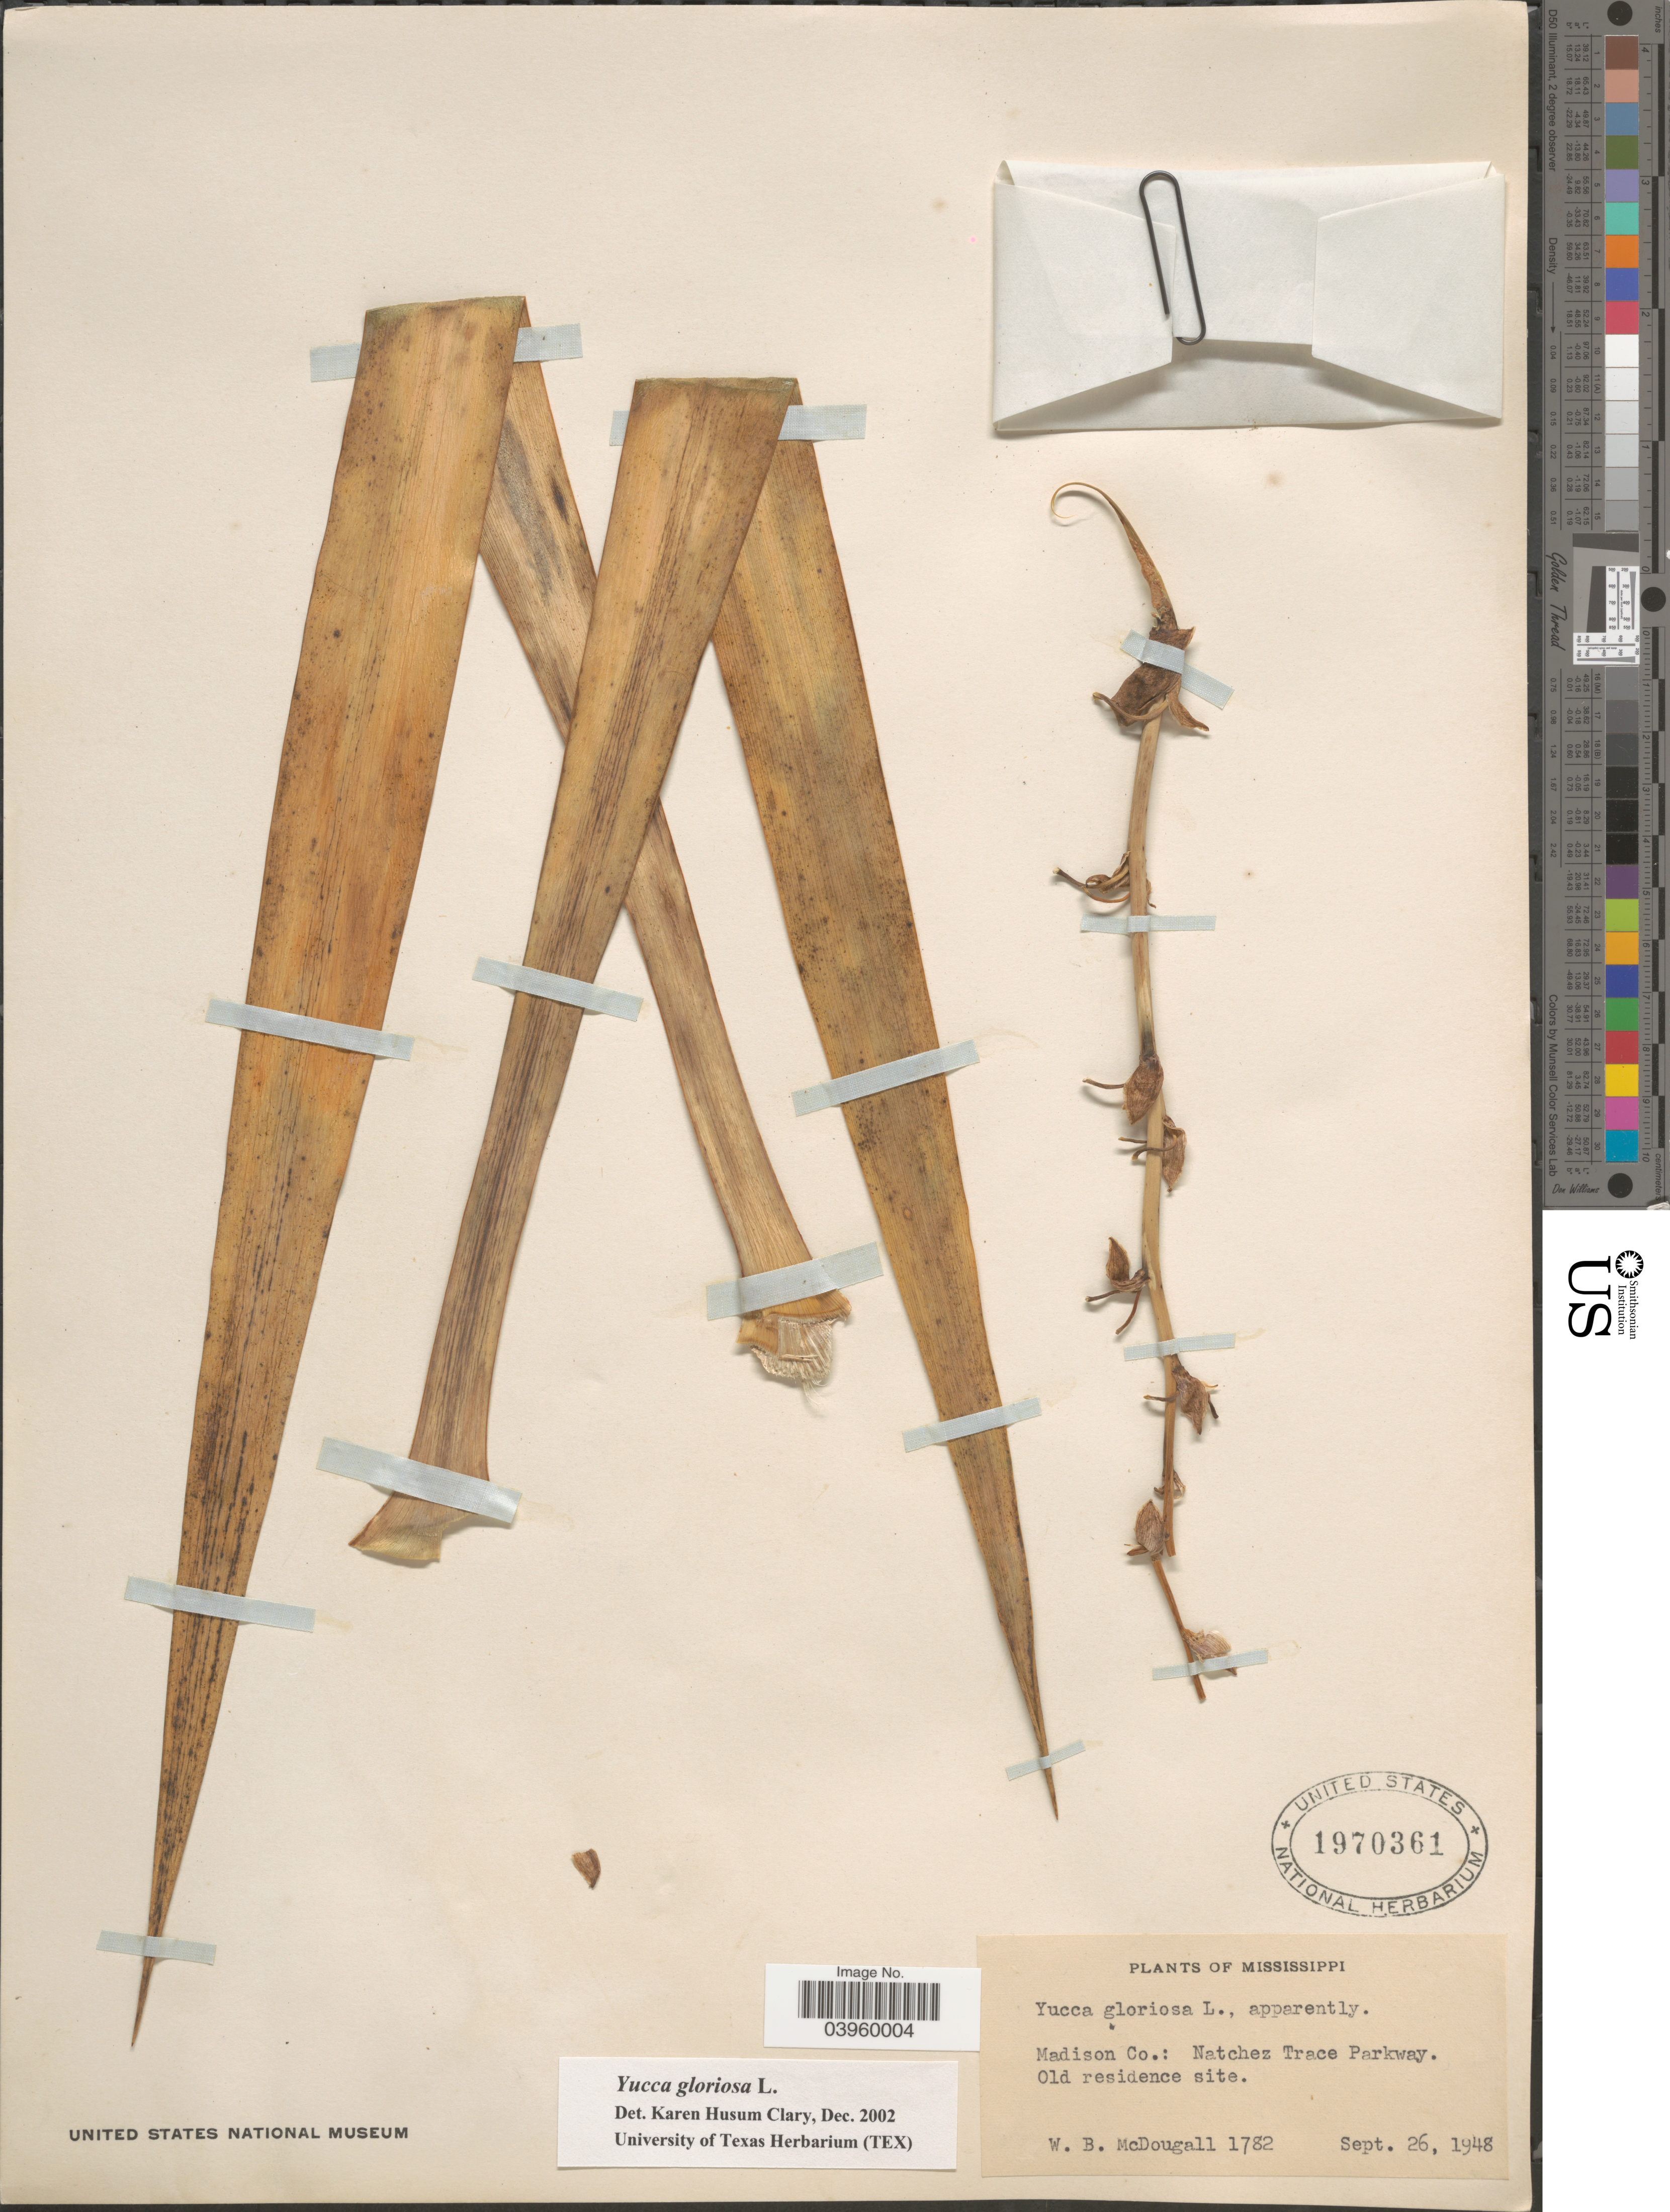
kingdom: Plantae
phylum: Tracheophyta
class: Liliopsida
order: Asparagales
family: Asparagaceae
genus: Yucca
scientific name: Yucca gloriosa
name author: L.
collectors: W. B. McDougall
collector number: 1782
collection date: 1948-09-26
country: United States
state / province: Mississippi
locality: Madison Co.: Natchez Trace Parkway. Old residence site.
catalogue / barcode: US 1970361